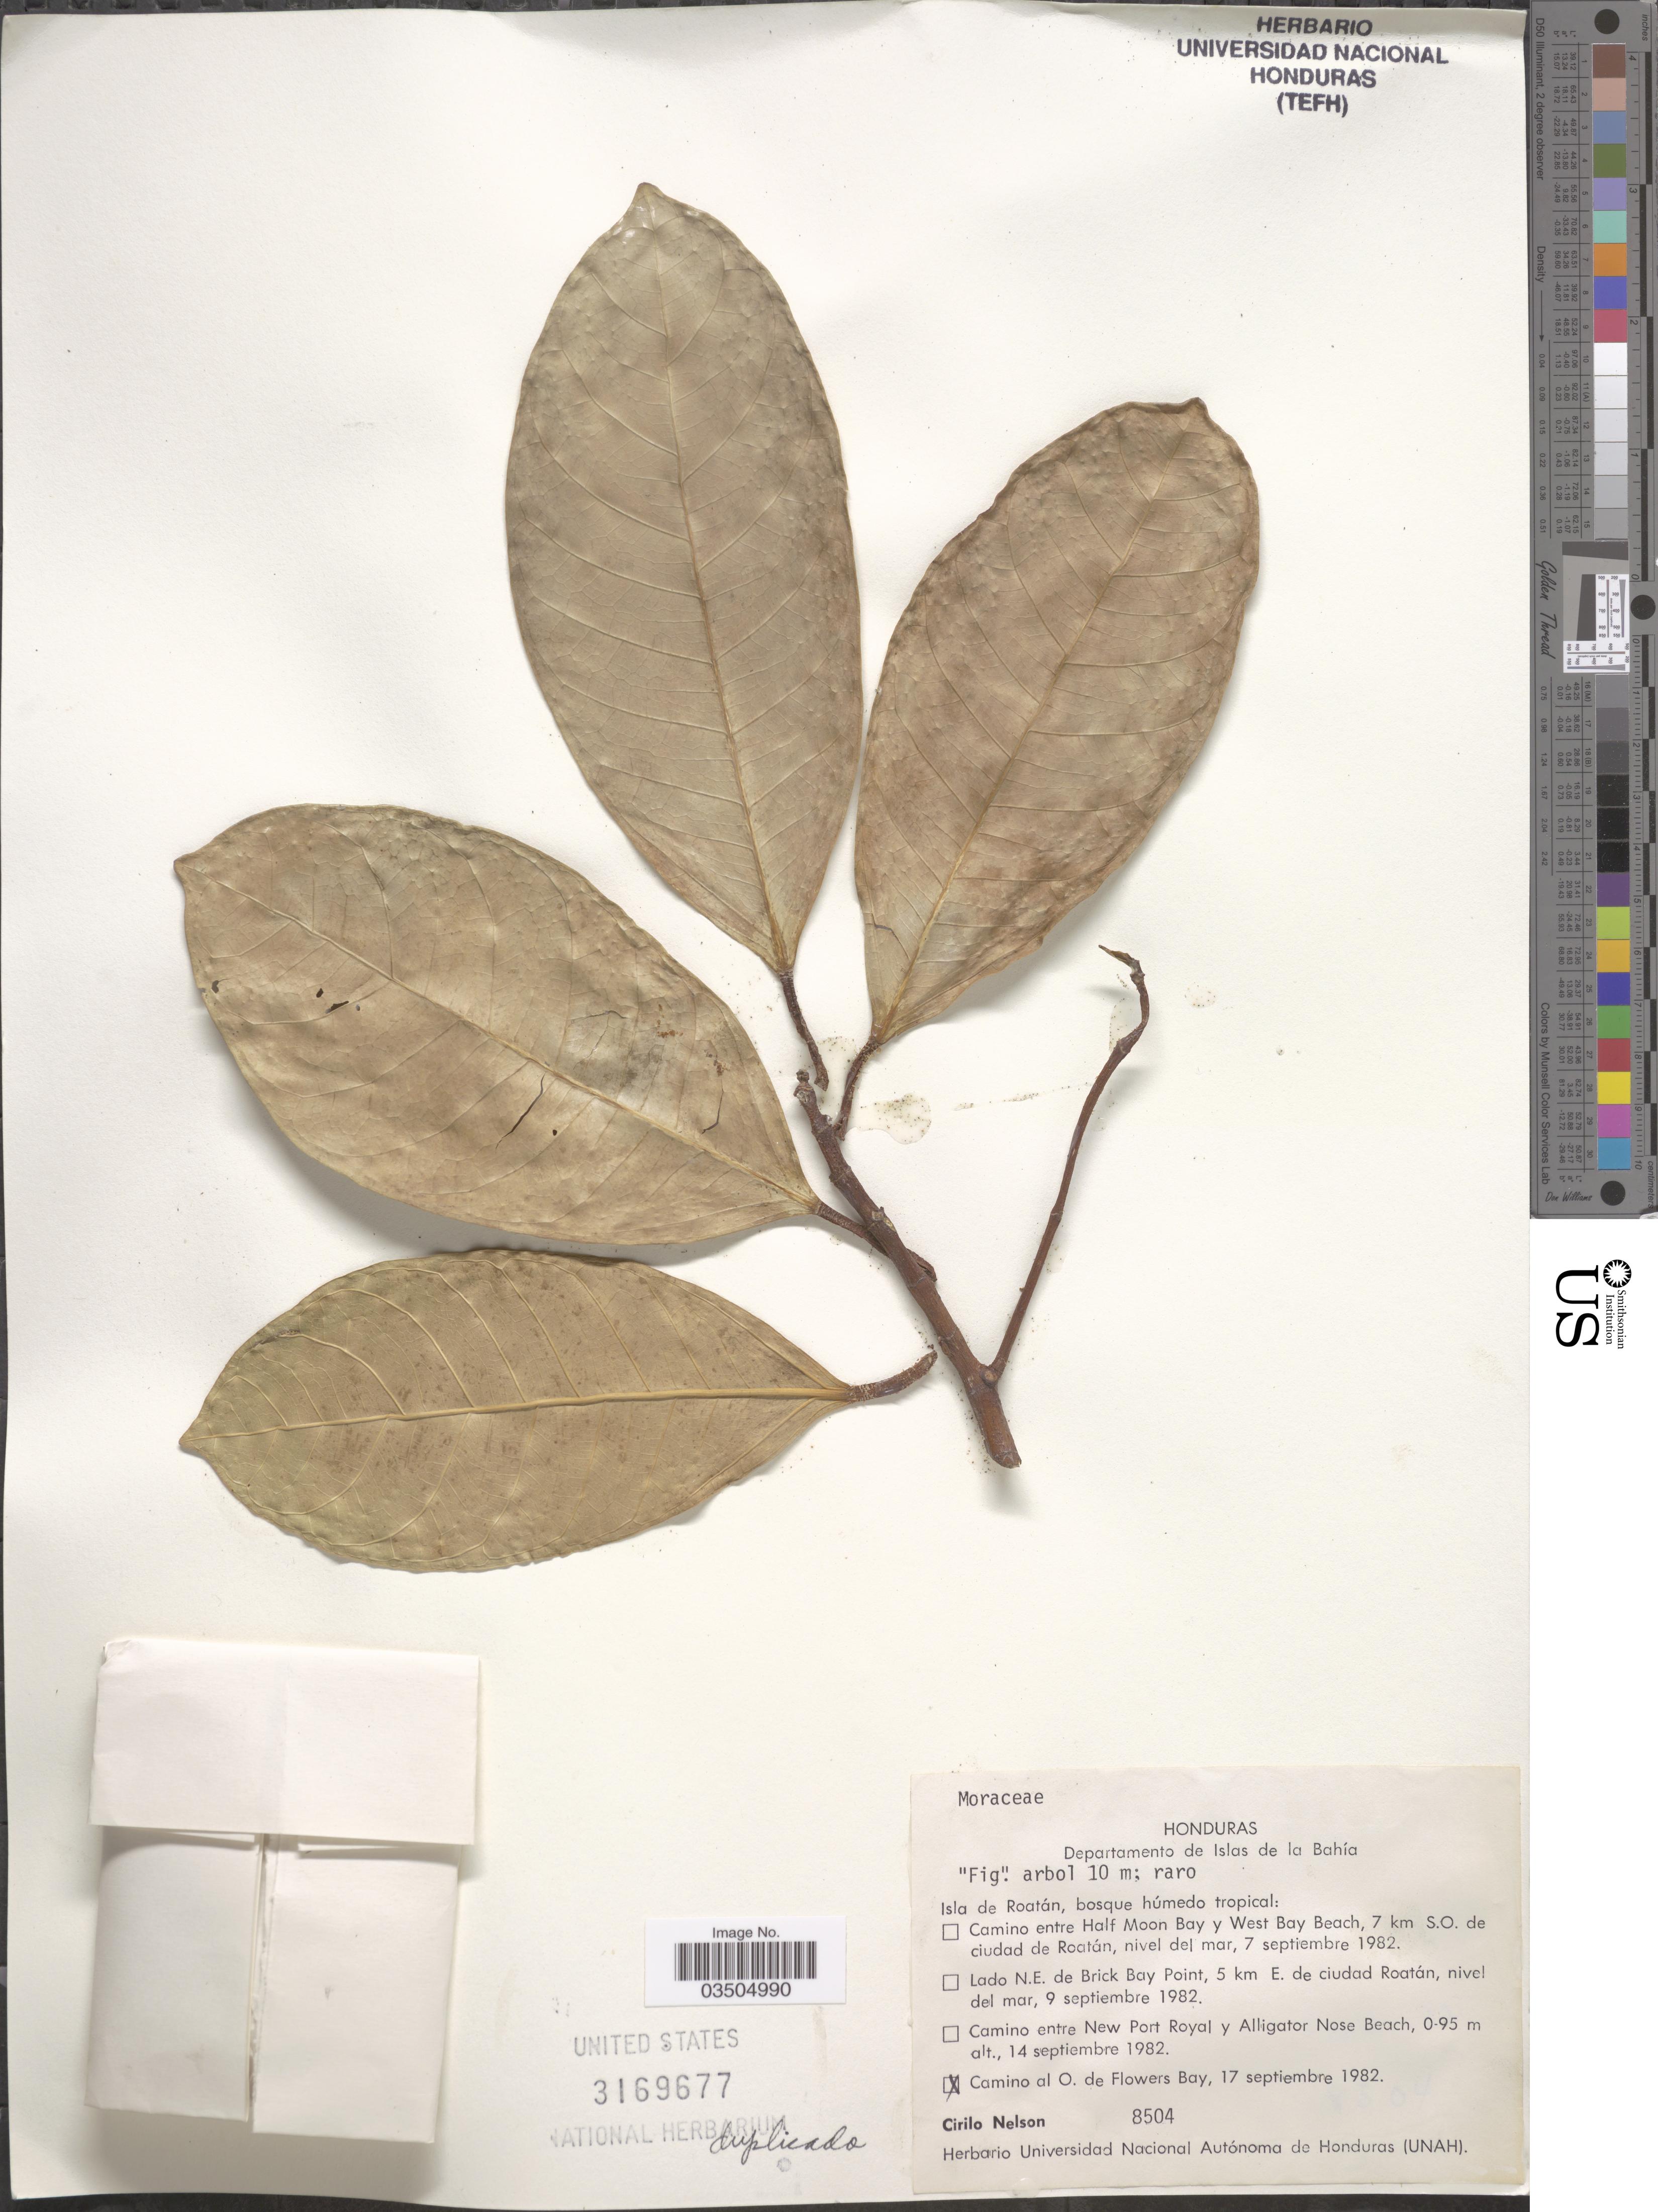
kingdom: Plantae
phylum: Tracheophyta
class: Magnoliopsida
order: Proteales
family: Proteaceae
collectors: C. Nelson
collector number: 8504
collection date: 1982-09-17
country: Honduras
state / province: Islas de la Bahía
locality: Departamento de Islas de la Bahía. Isla de Roatán, bosque húmedo tropical; Camino al O. de Flowers Bay.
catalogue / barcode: US 3169677